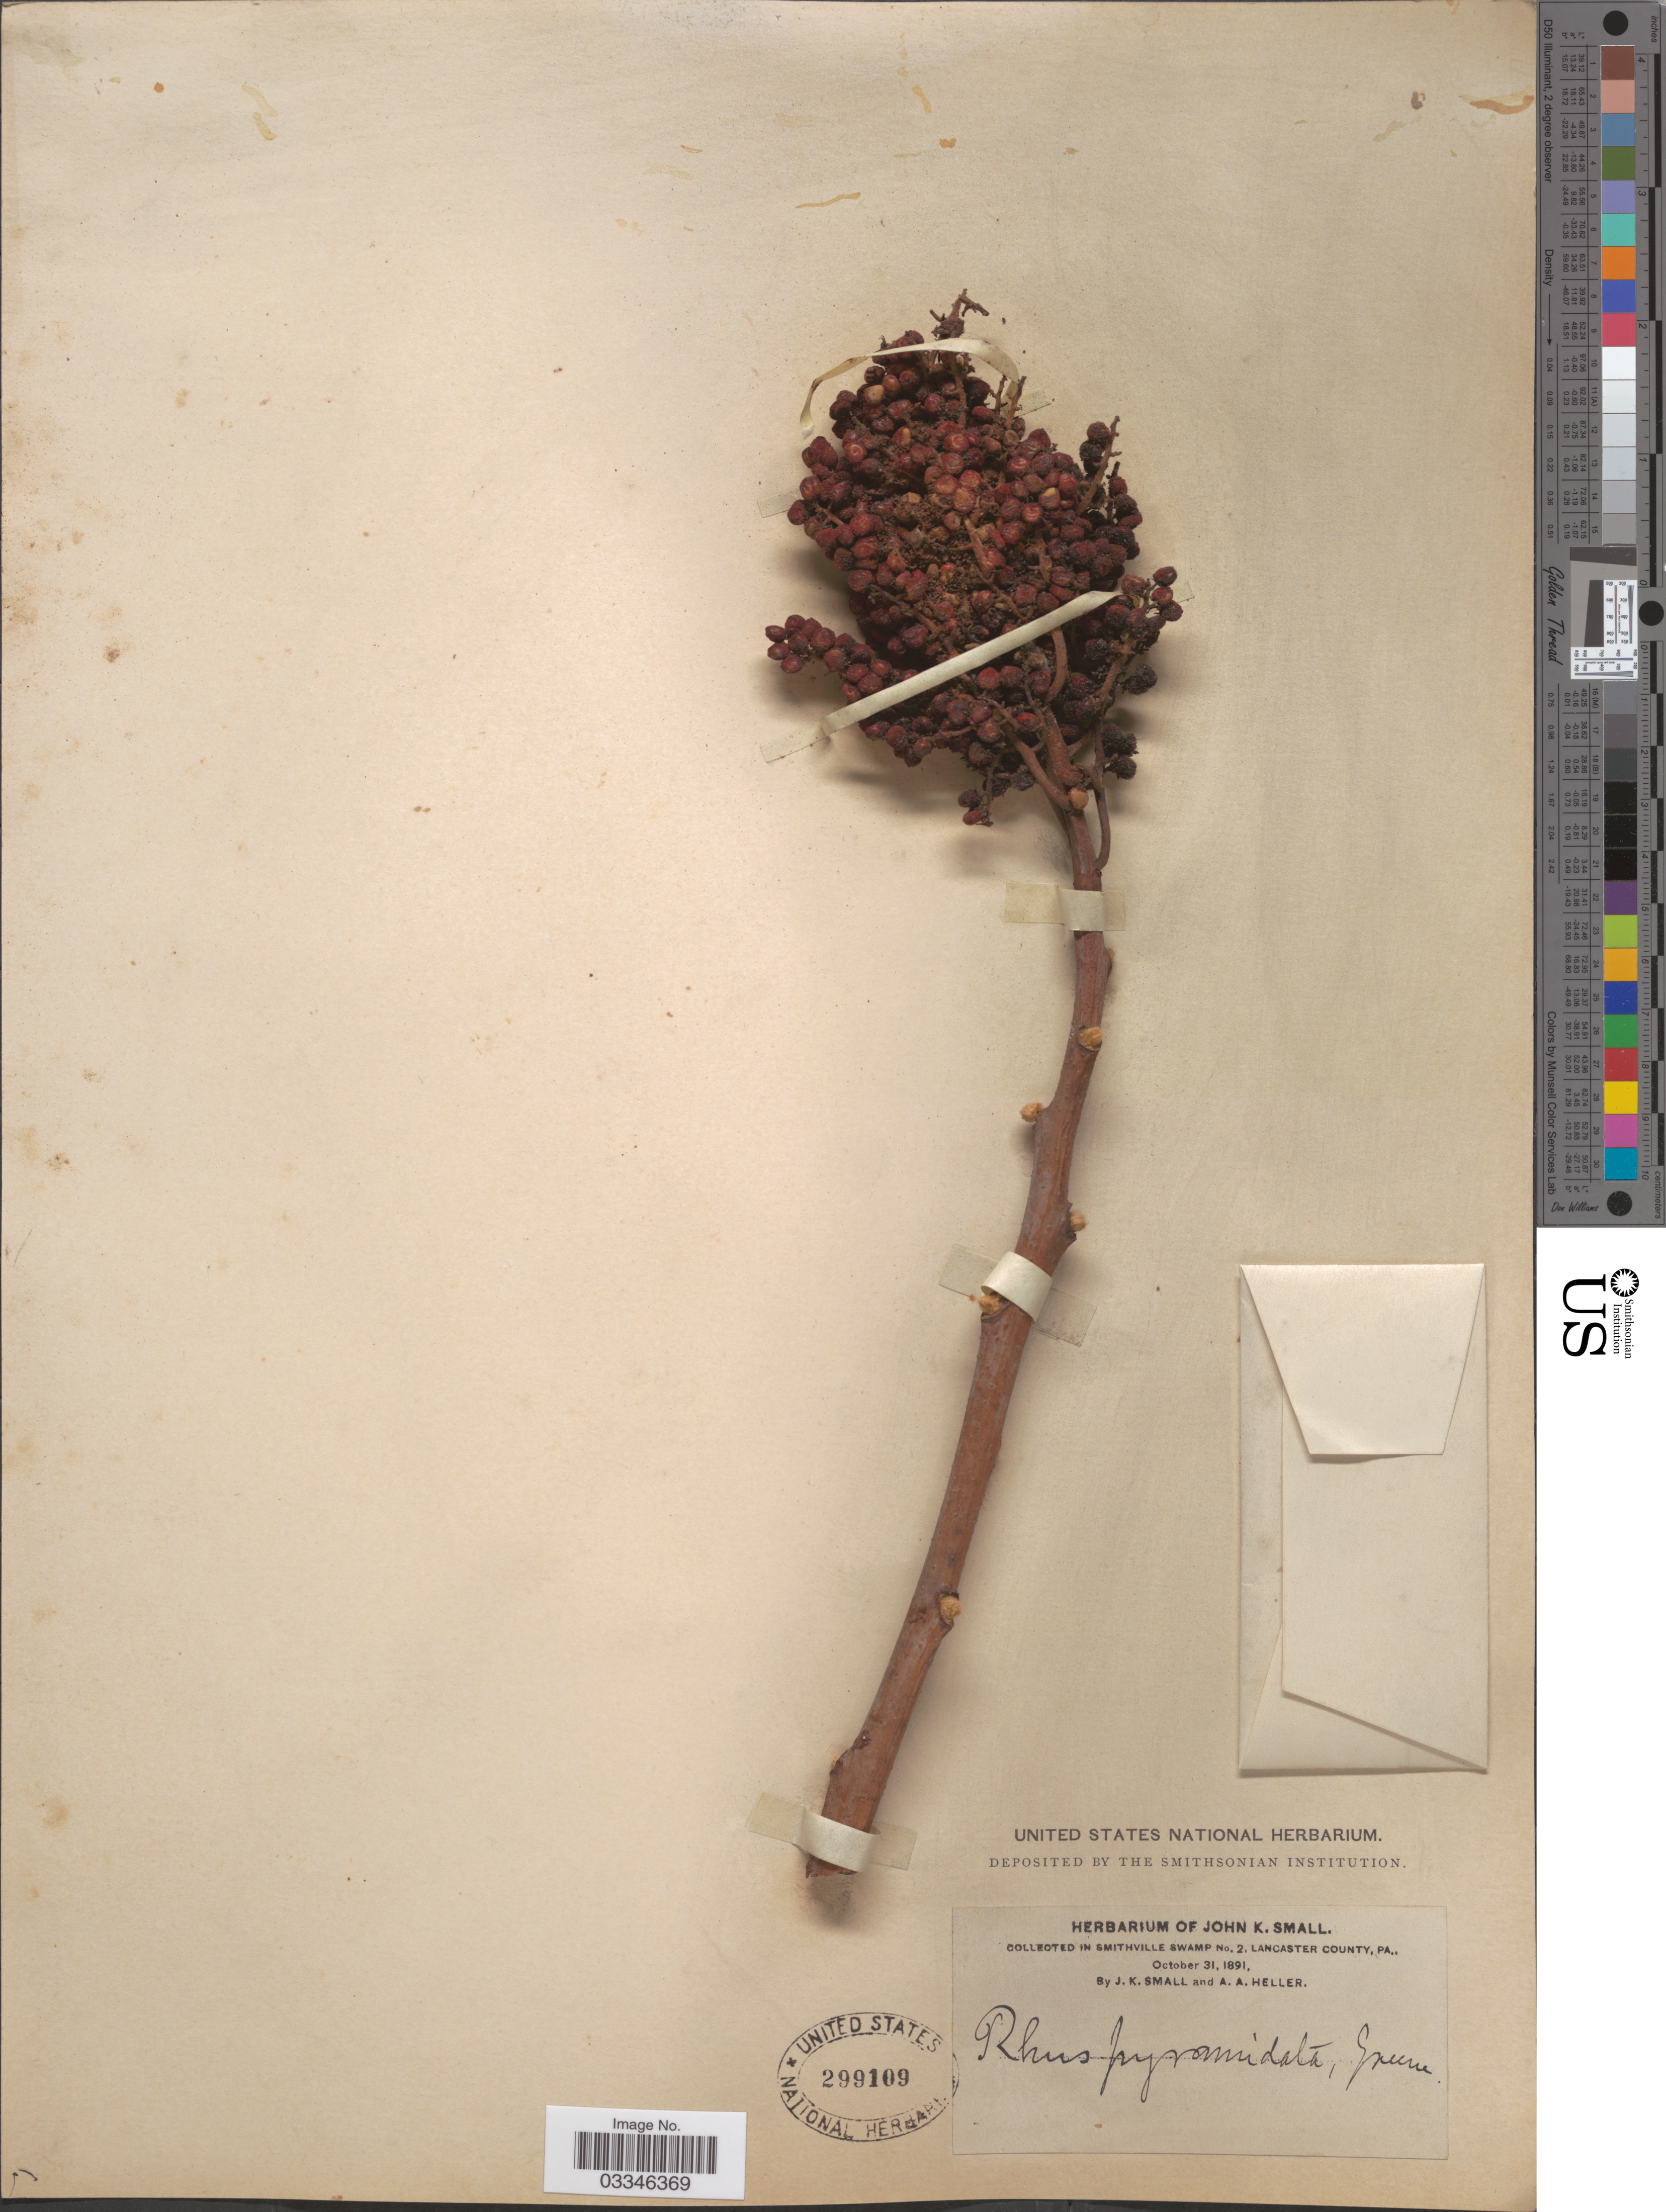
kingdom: Plantae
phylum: Tracheophyta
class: Magnoliopsida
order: Sapindales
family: Anacardiaceae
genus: Rhus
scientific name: Rhus pyramidata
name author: Greene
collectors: J. K. Small & A. A. Heller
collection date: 1891-10-31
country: United States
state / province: Pennsylvania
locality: In Smithville Swamp No. 2, Lancaster County.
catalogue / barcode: US 299109